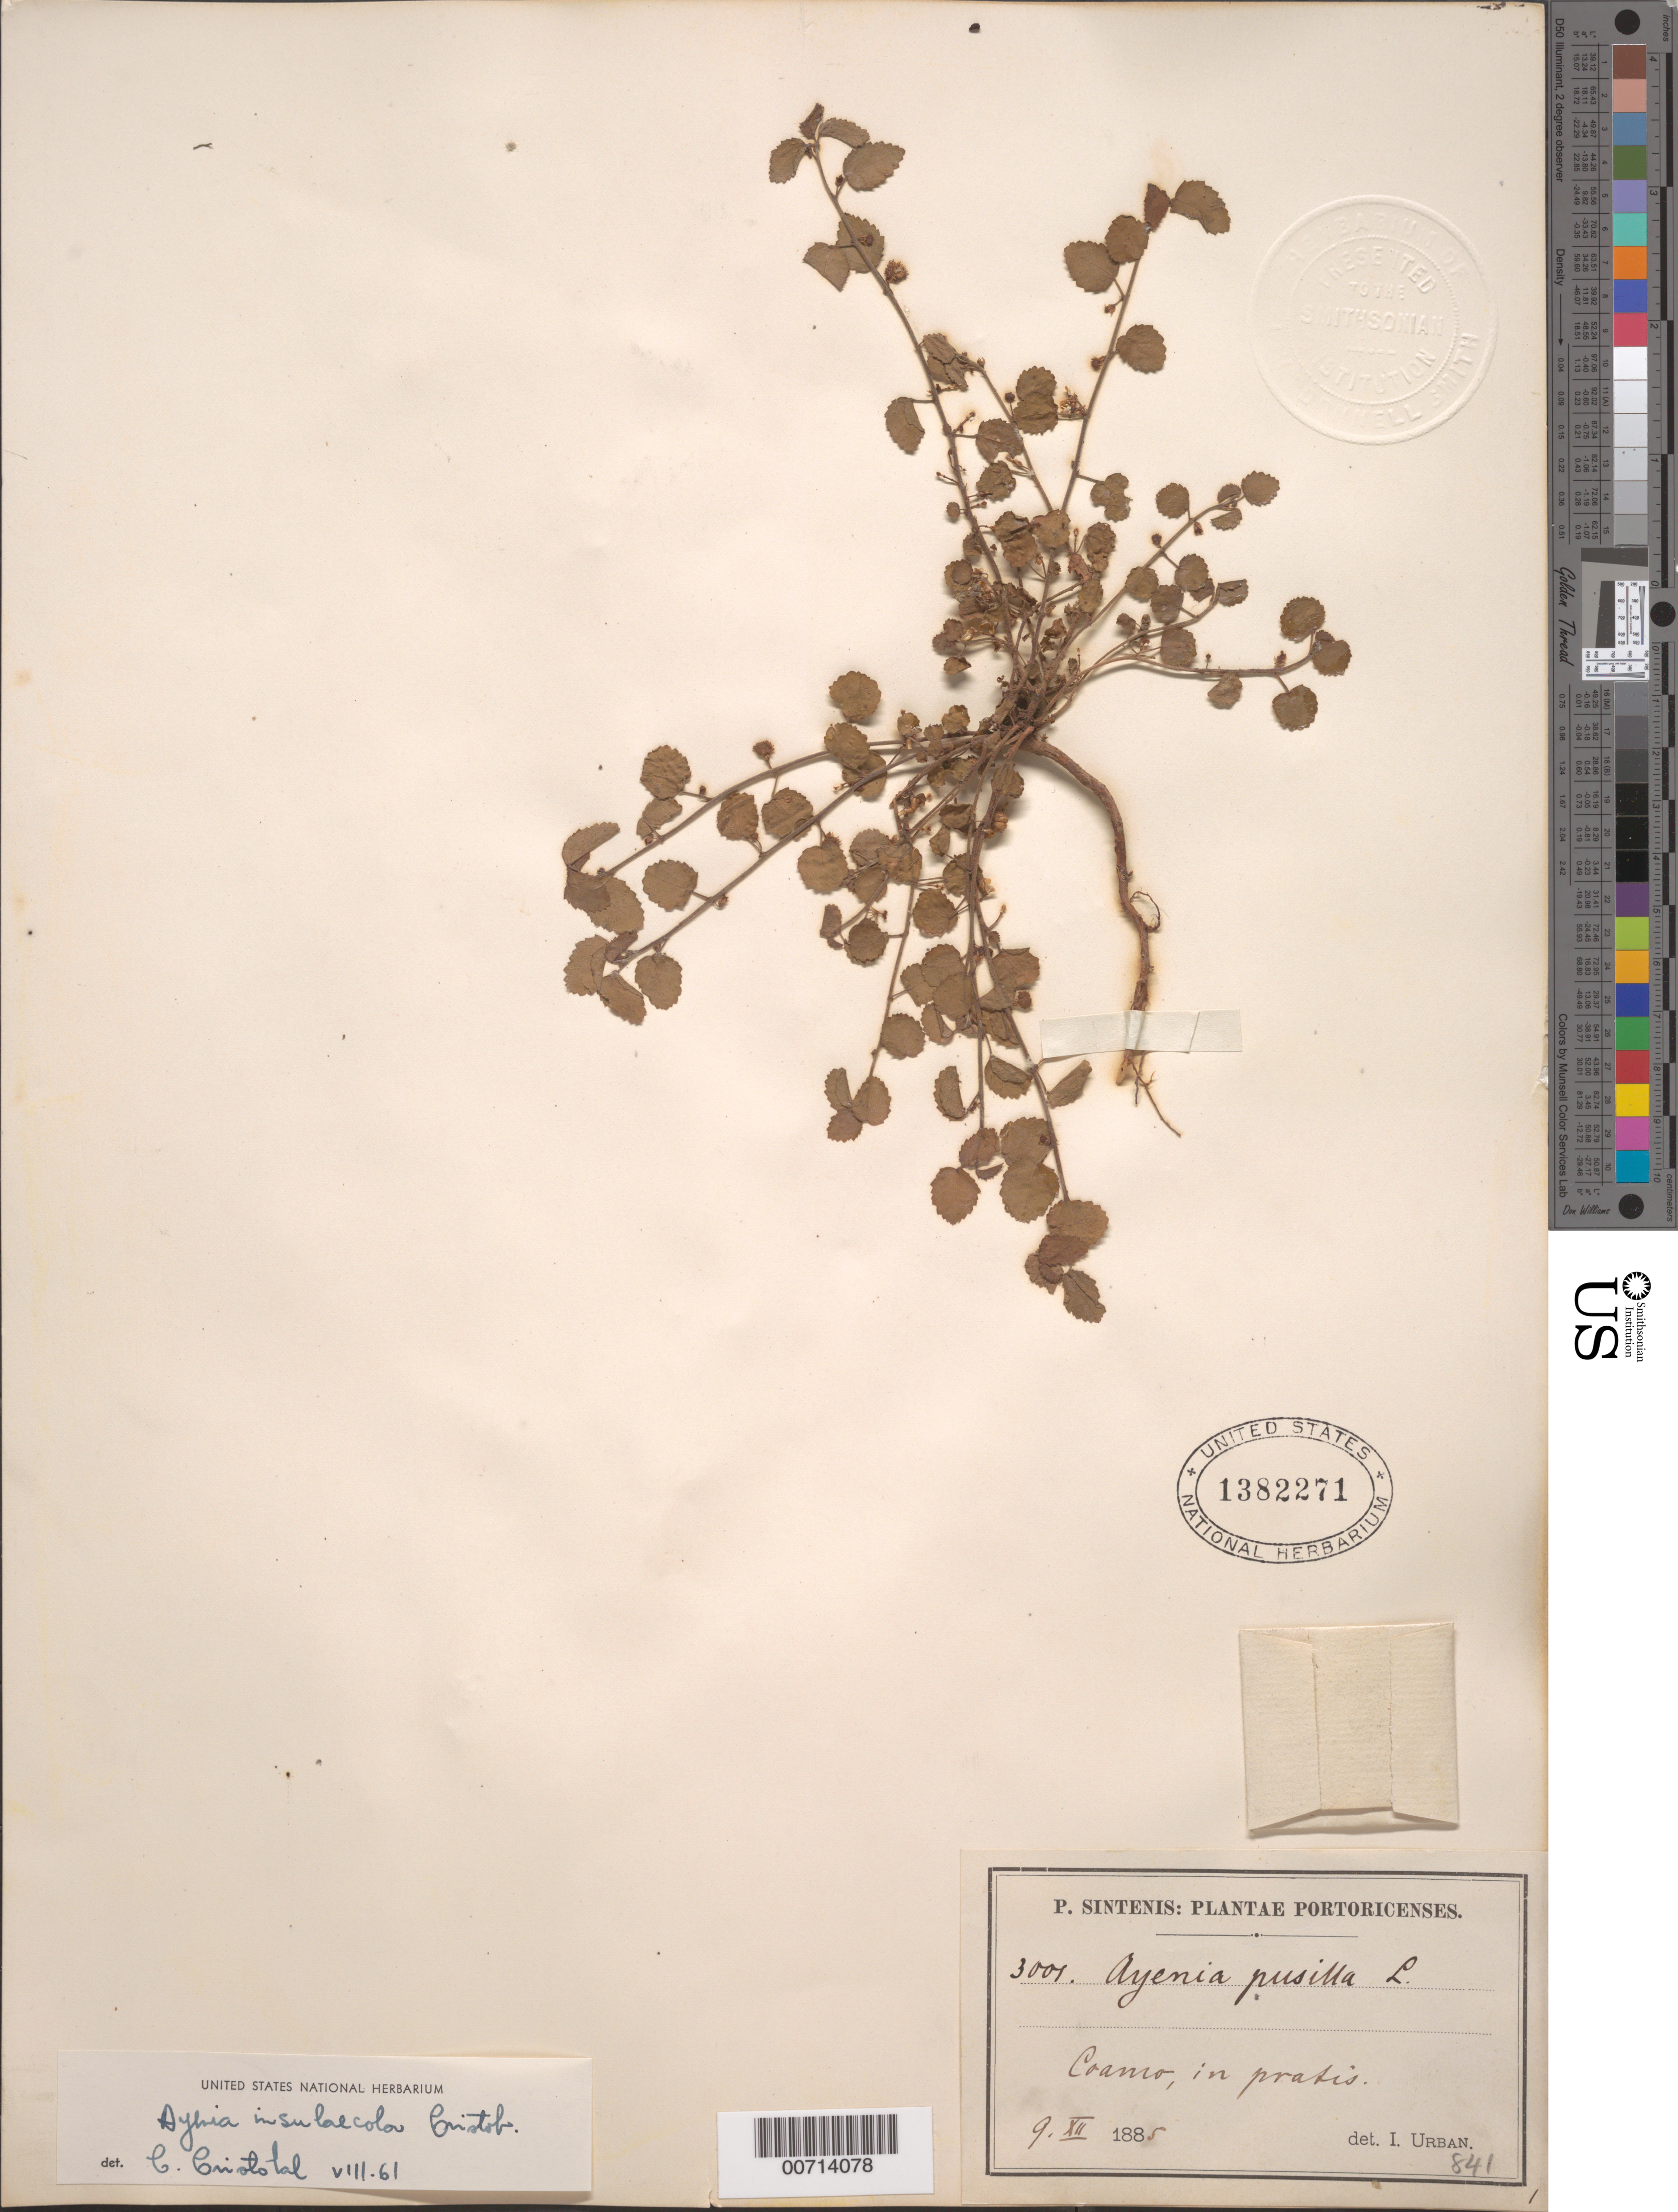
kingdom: Plantae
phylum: Tracheophyta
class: Magnoliopsida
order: Malvales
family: Malvaceae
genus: Ayenia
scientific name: Ayenia insulicola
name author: Cristóbal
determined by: Cristóbal, C.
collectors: P. Sintenis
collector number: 3001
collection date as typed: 09 Dec 1885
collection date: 1885-12-09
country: Puerto Rico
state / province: Coamo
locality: Coamo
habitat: In pratis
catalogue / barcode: US 1382271